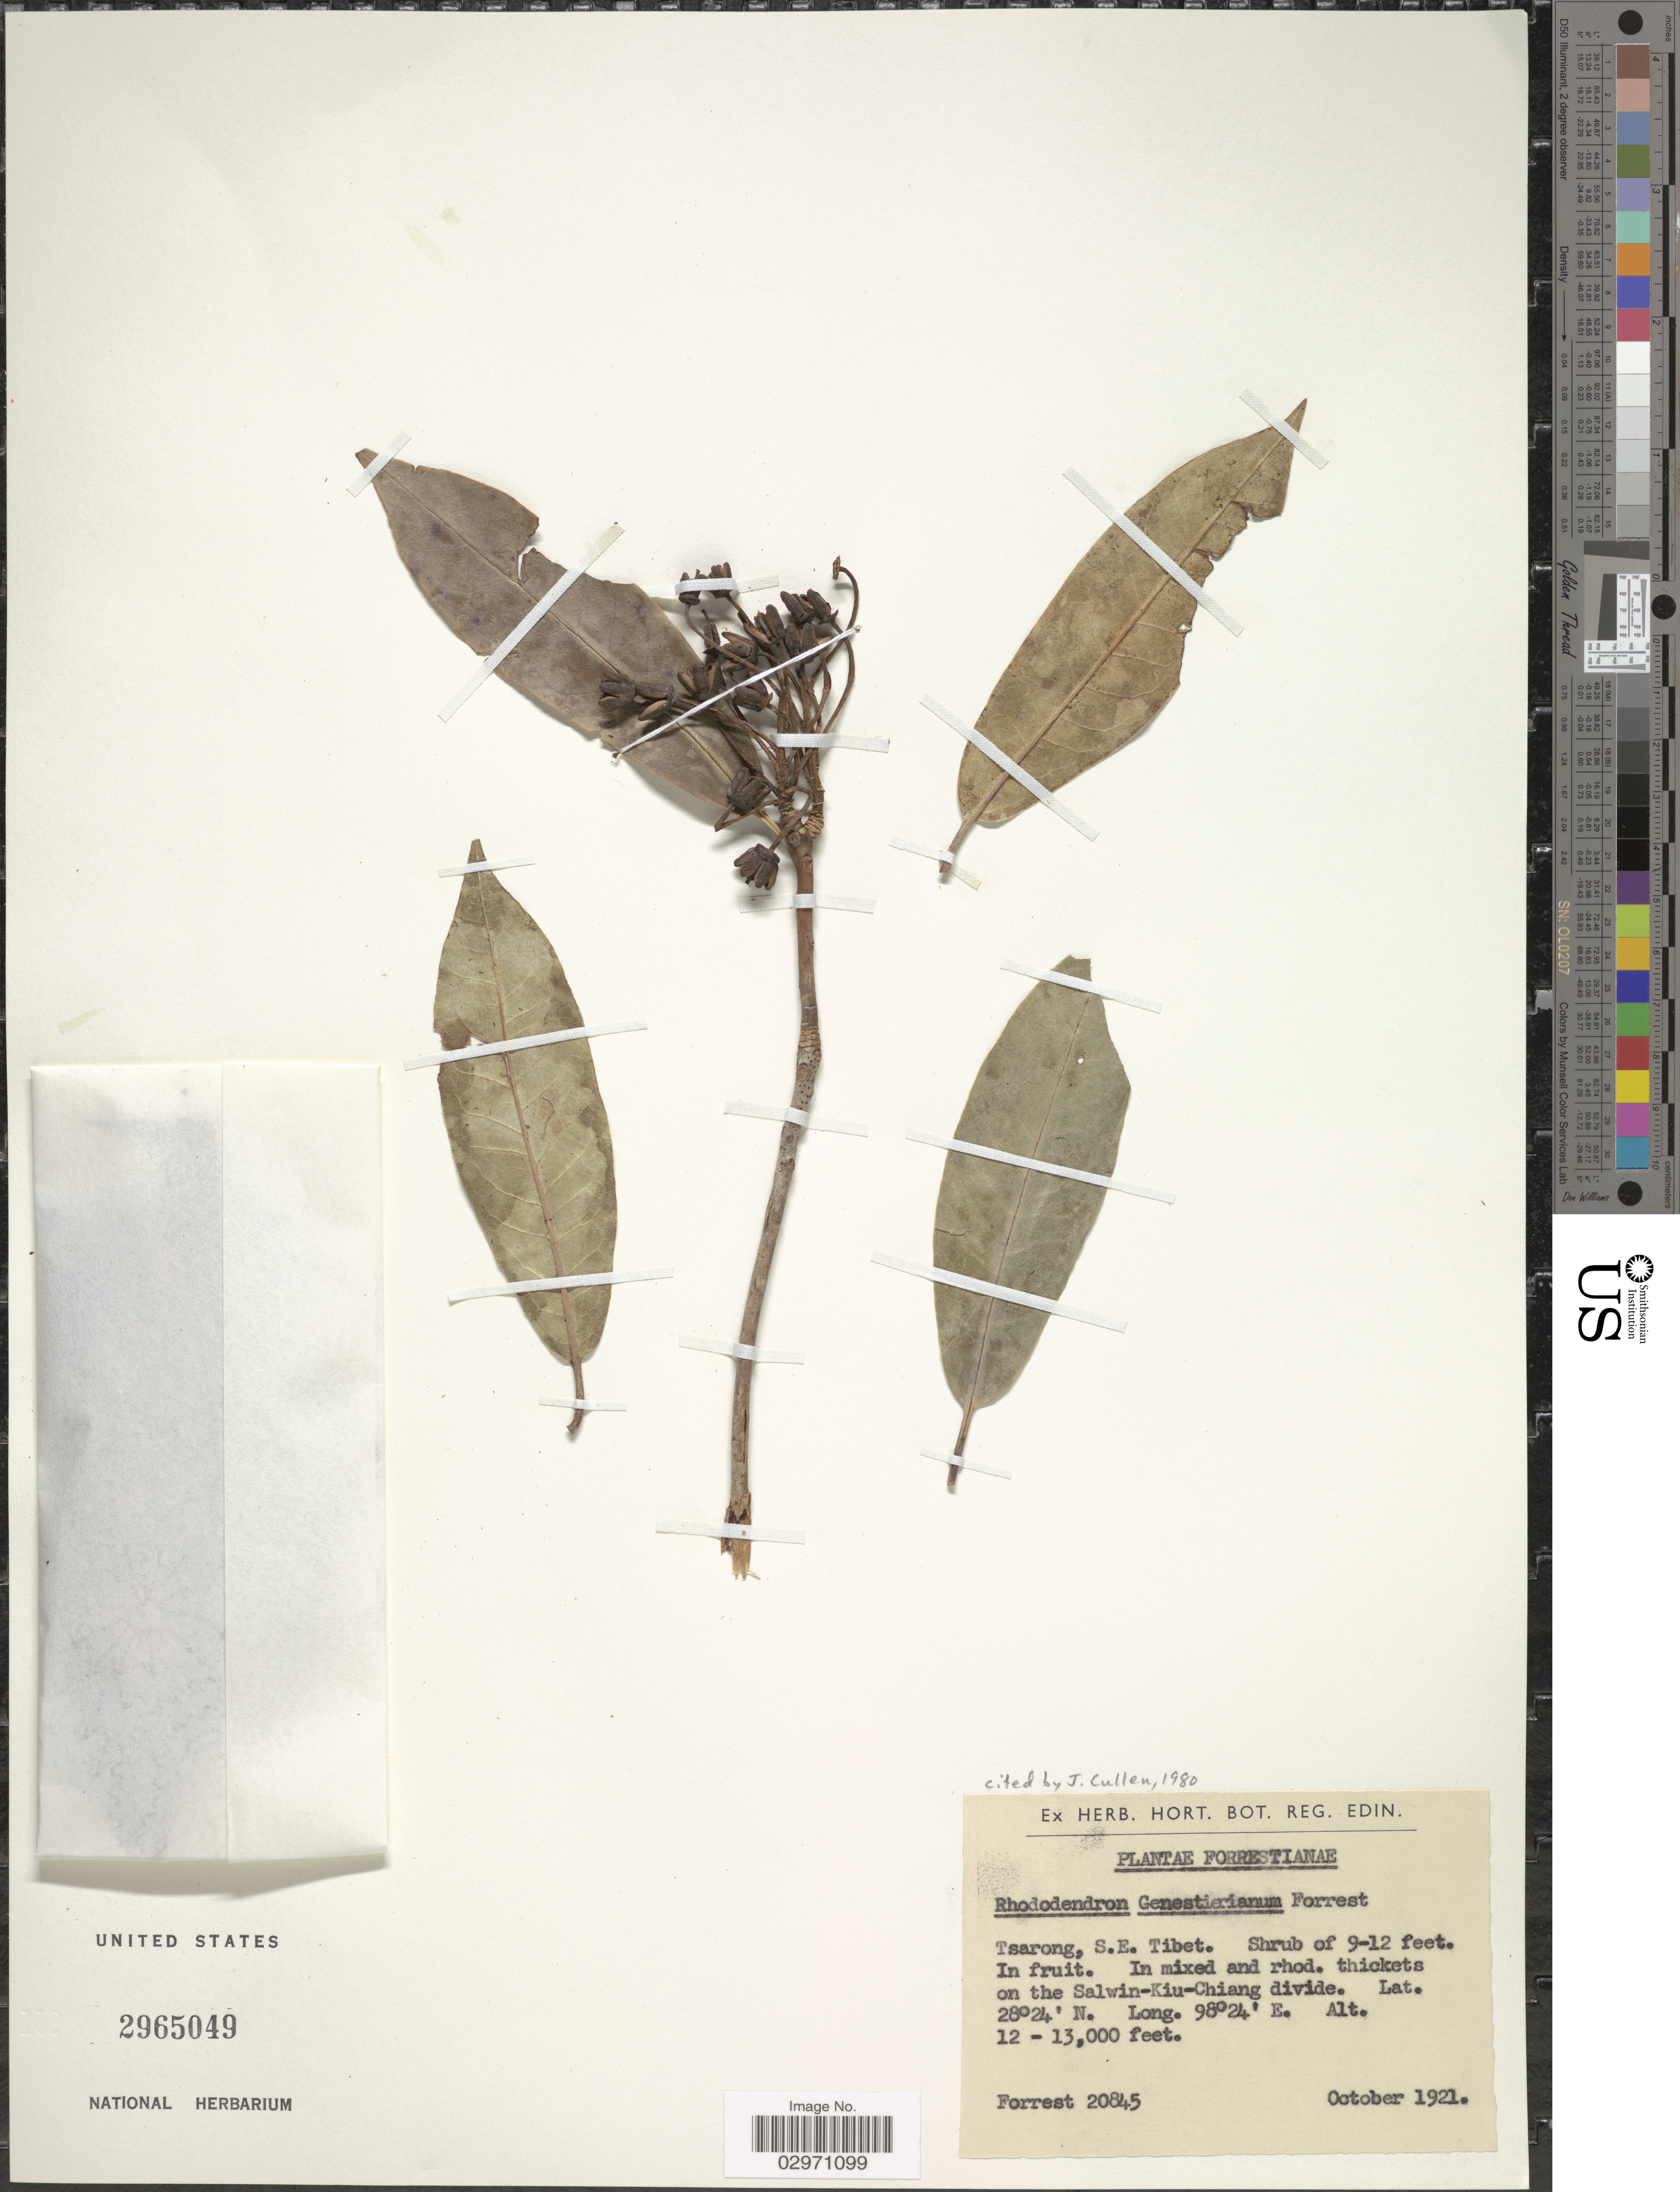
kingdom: Plantae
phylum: Tracheophyta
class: Magnoliopsida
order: Ericales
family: Ericaceae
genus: Rhododendron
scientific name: Rhododendron genestierianum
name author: Forrest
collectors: -. Forrest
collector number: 20845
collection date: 1921-10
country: China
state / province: Xizang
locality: Tsarong, S.E. Tibet. On the Salwin-Kiu-Chiang divide.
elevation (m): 3658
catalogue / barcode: US 2965049